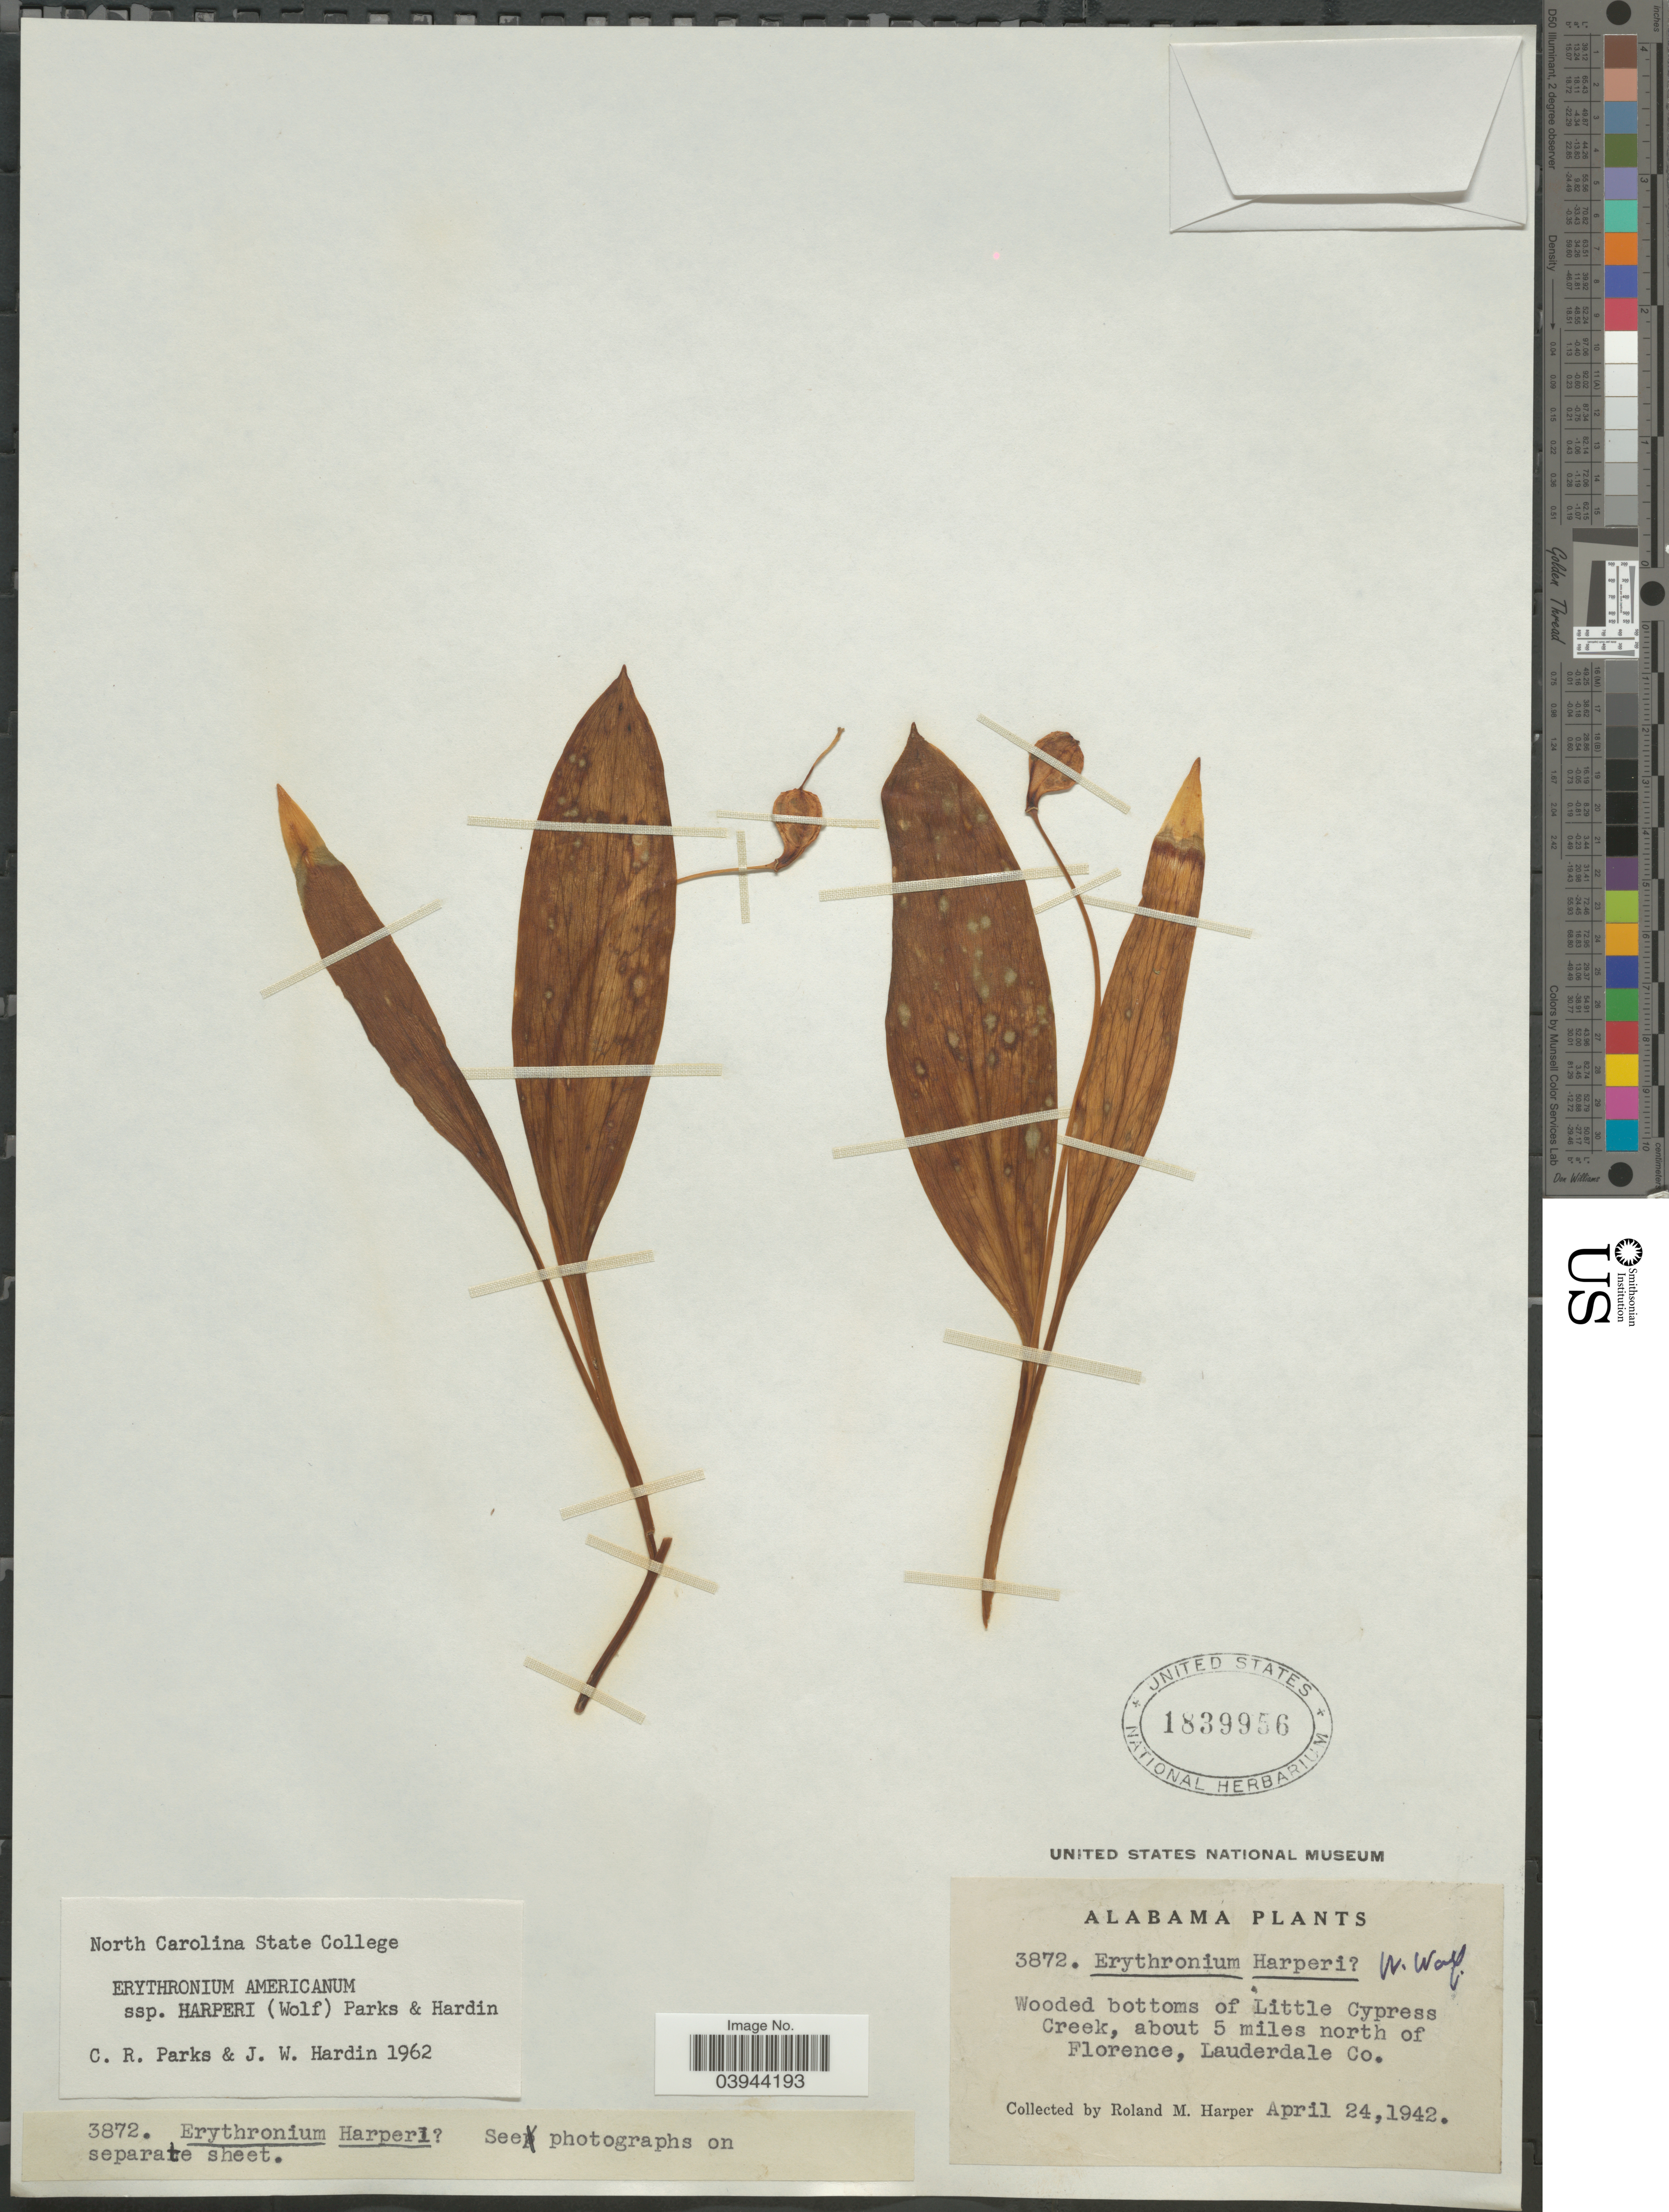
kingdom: Plantae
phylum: Tracheophyta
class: Liliopsida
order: Liliales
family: Liliaceae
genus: Erythronium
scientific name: Erythronium americanum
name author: Ker Gawl.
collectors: R. M. Harper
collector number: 3872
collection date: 1942-04-24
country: United States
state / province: Alabama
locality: Wooded bottoms of Little Cypress Creek, about 5 miles north of Florence, Lauderdale Co.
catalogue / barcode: US 1839956